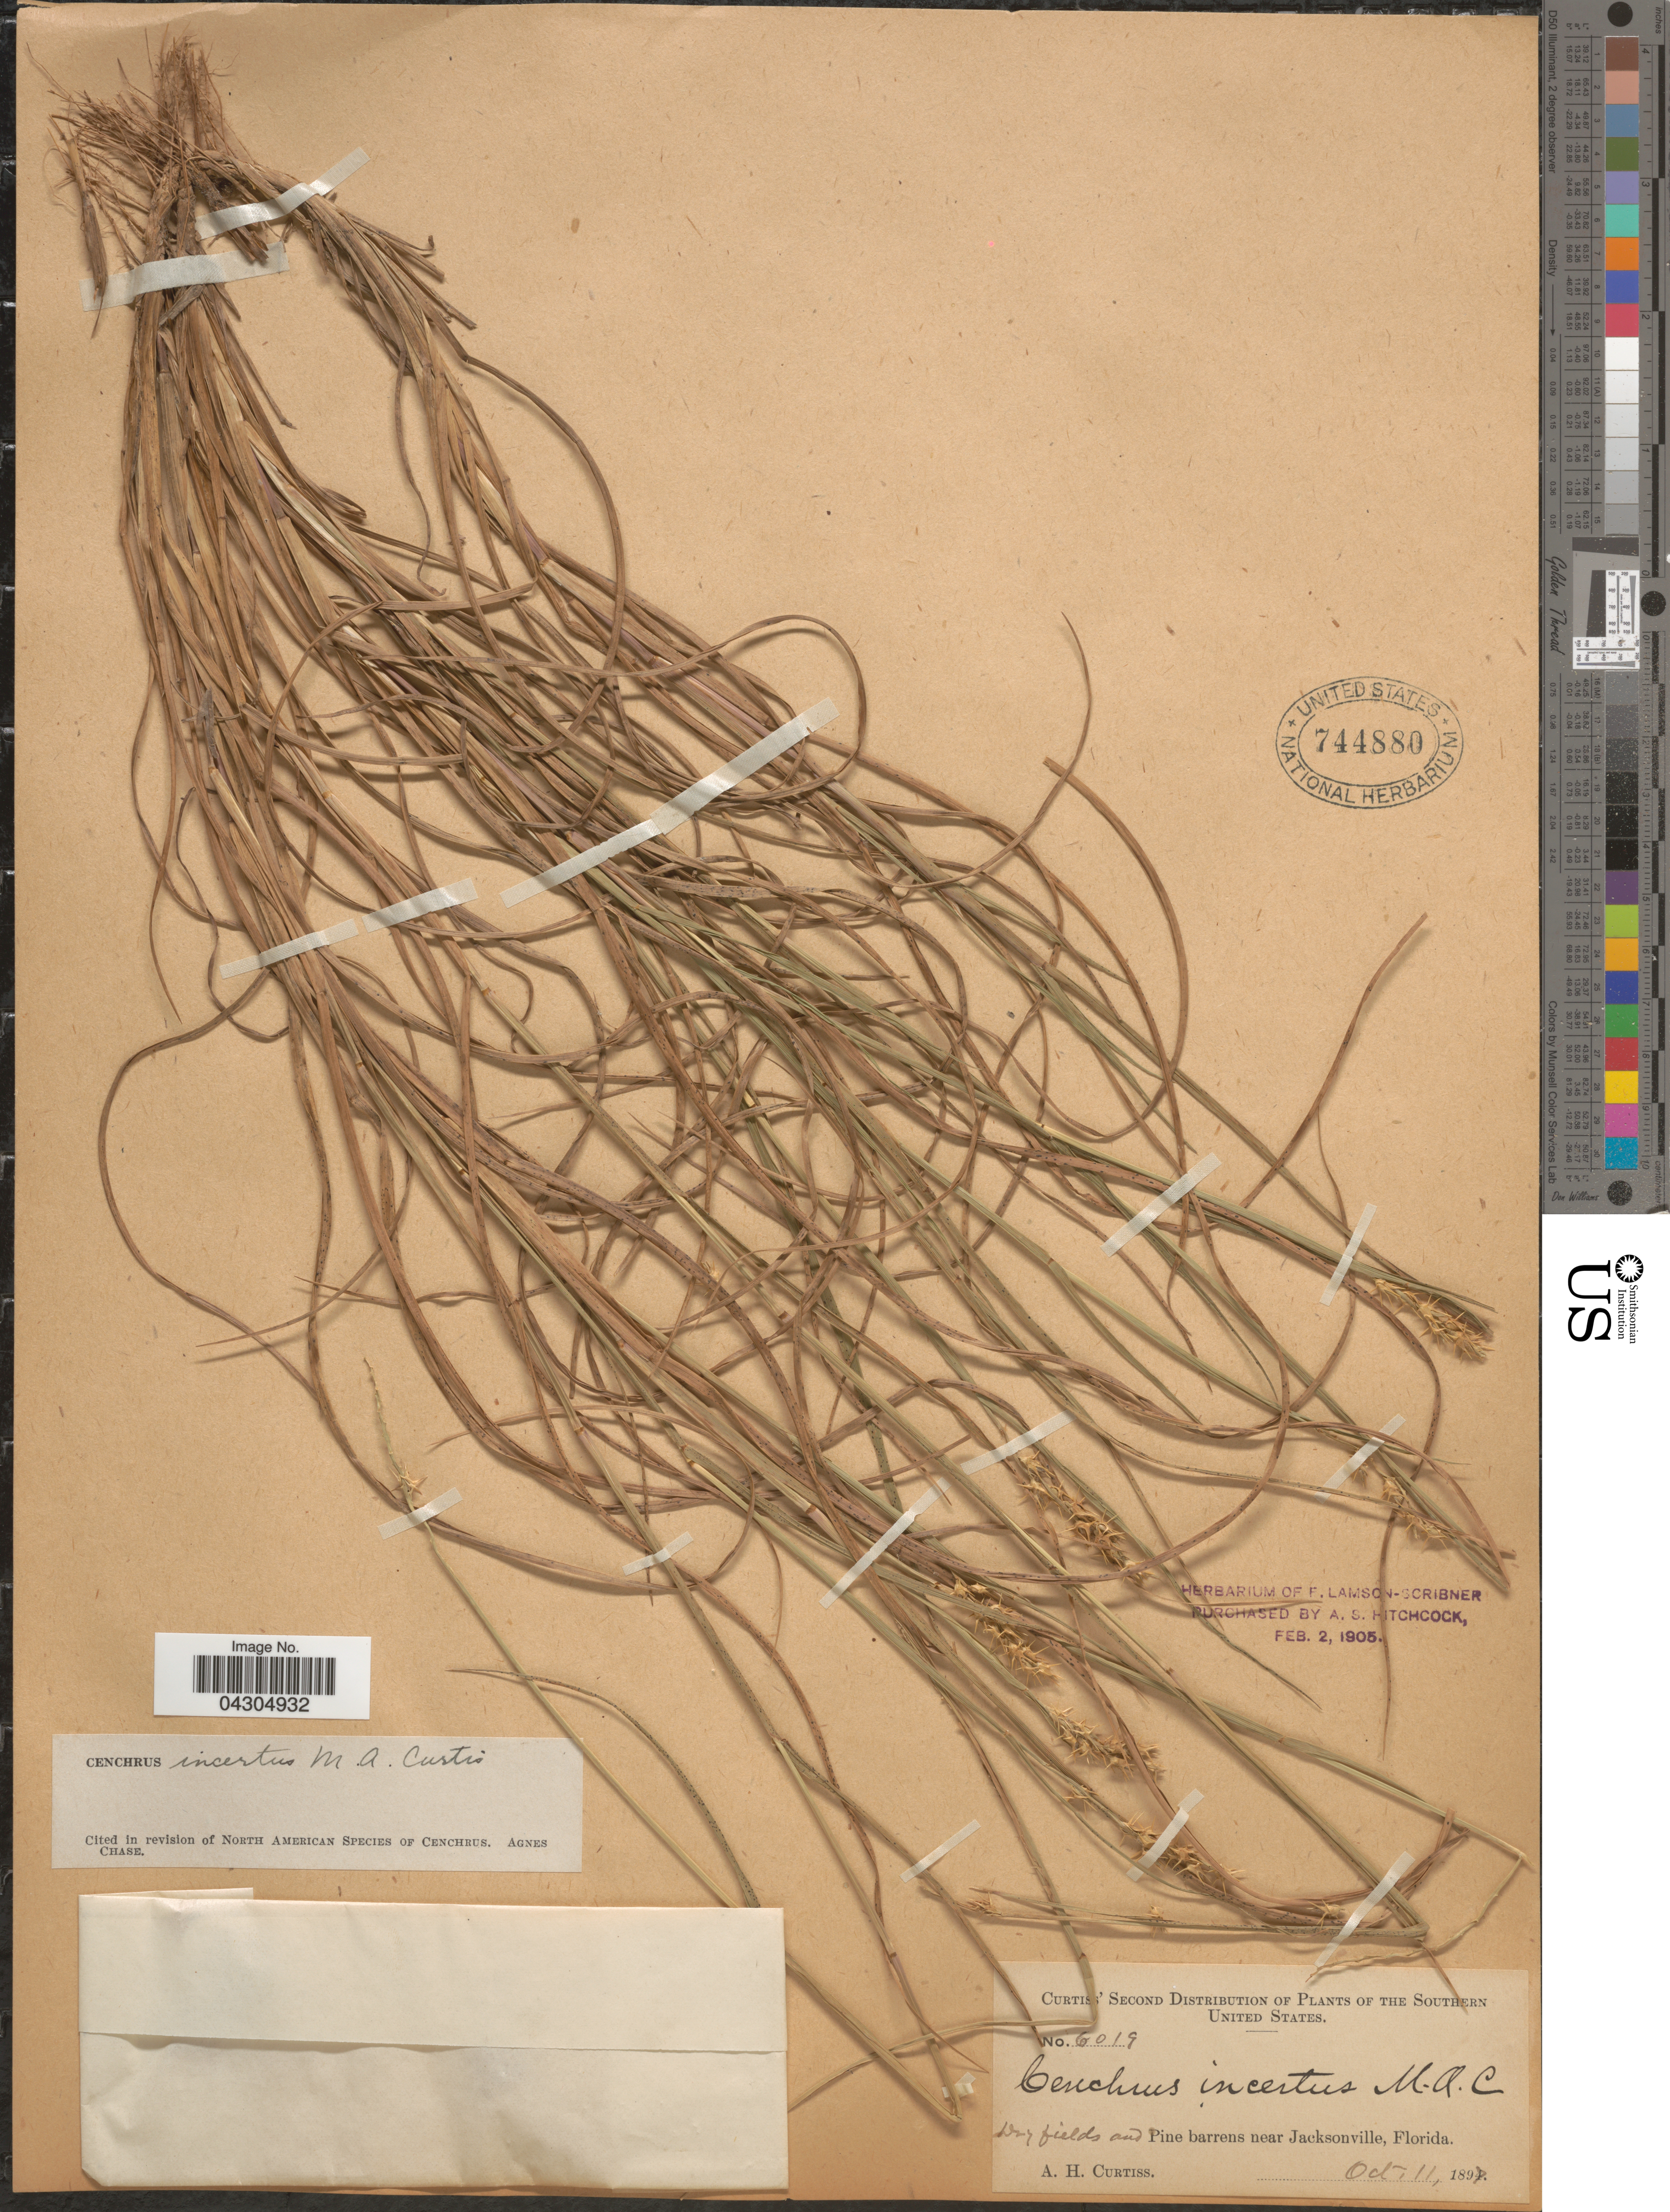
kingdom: Plantae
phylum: Tracheophyta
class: Liliopsida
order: Poales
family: Poaceae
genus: Cenchrus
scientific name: Cenchrus spinifex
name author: Cav.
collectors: A. H. Curtiss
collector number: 6019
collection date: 1897-10-11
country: United States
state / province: Florida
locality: Southern United States. Dry fields and Pine barrens near Jacksonville.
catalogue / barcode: US 744880